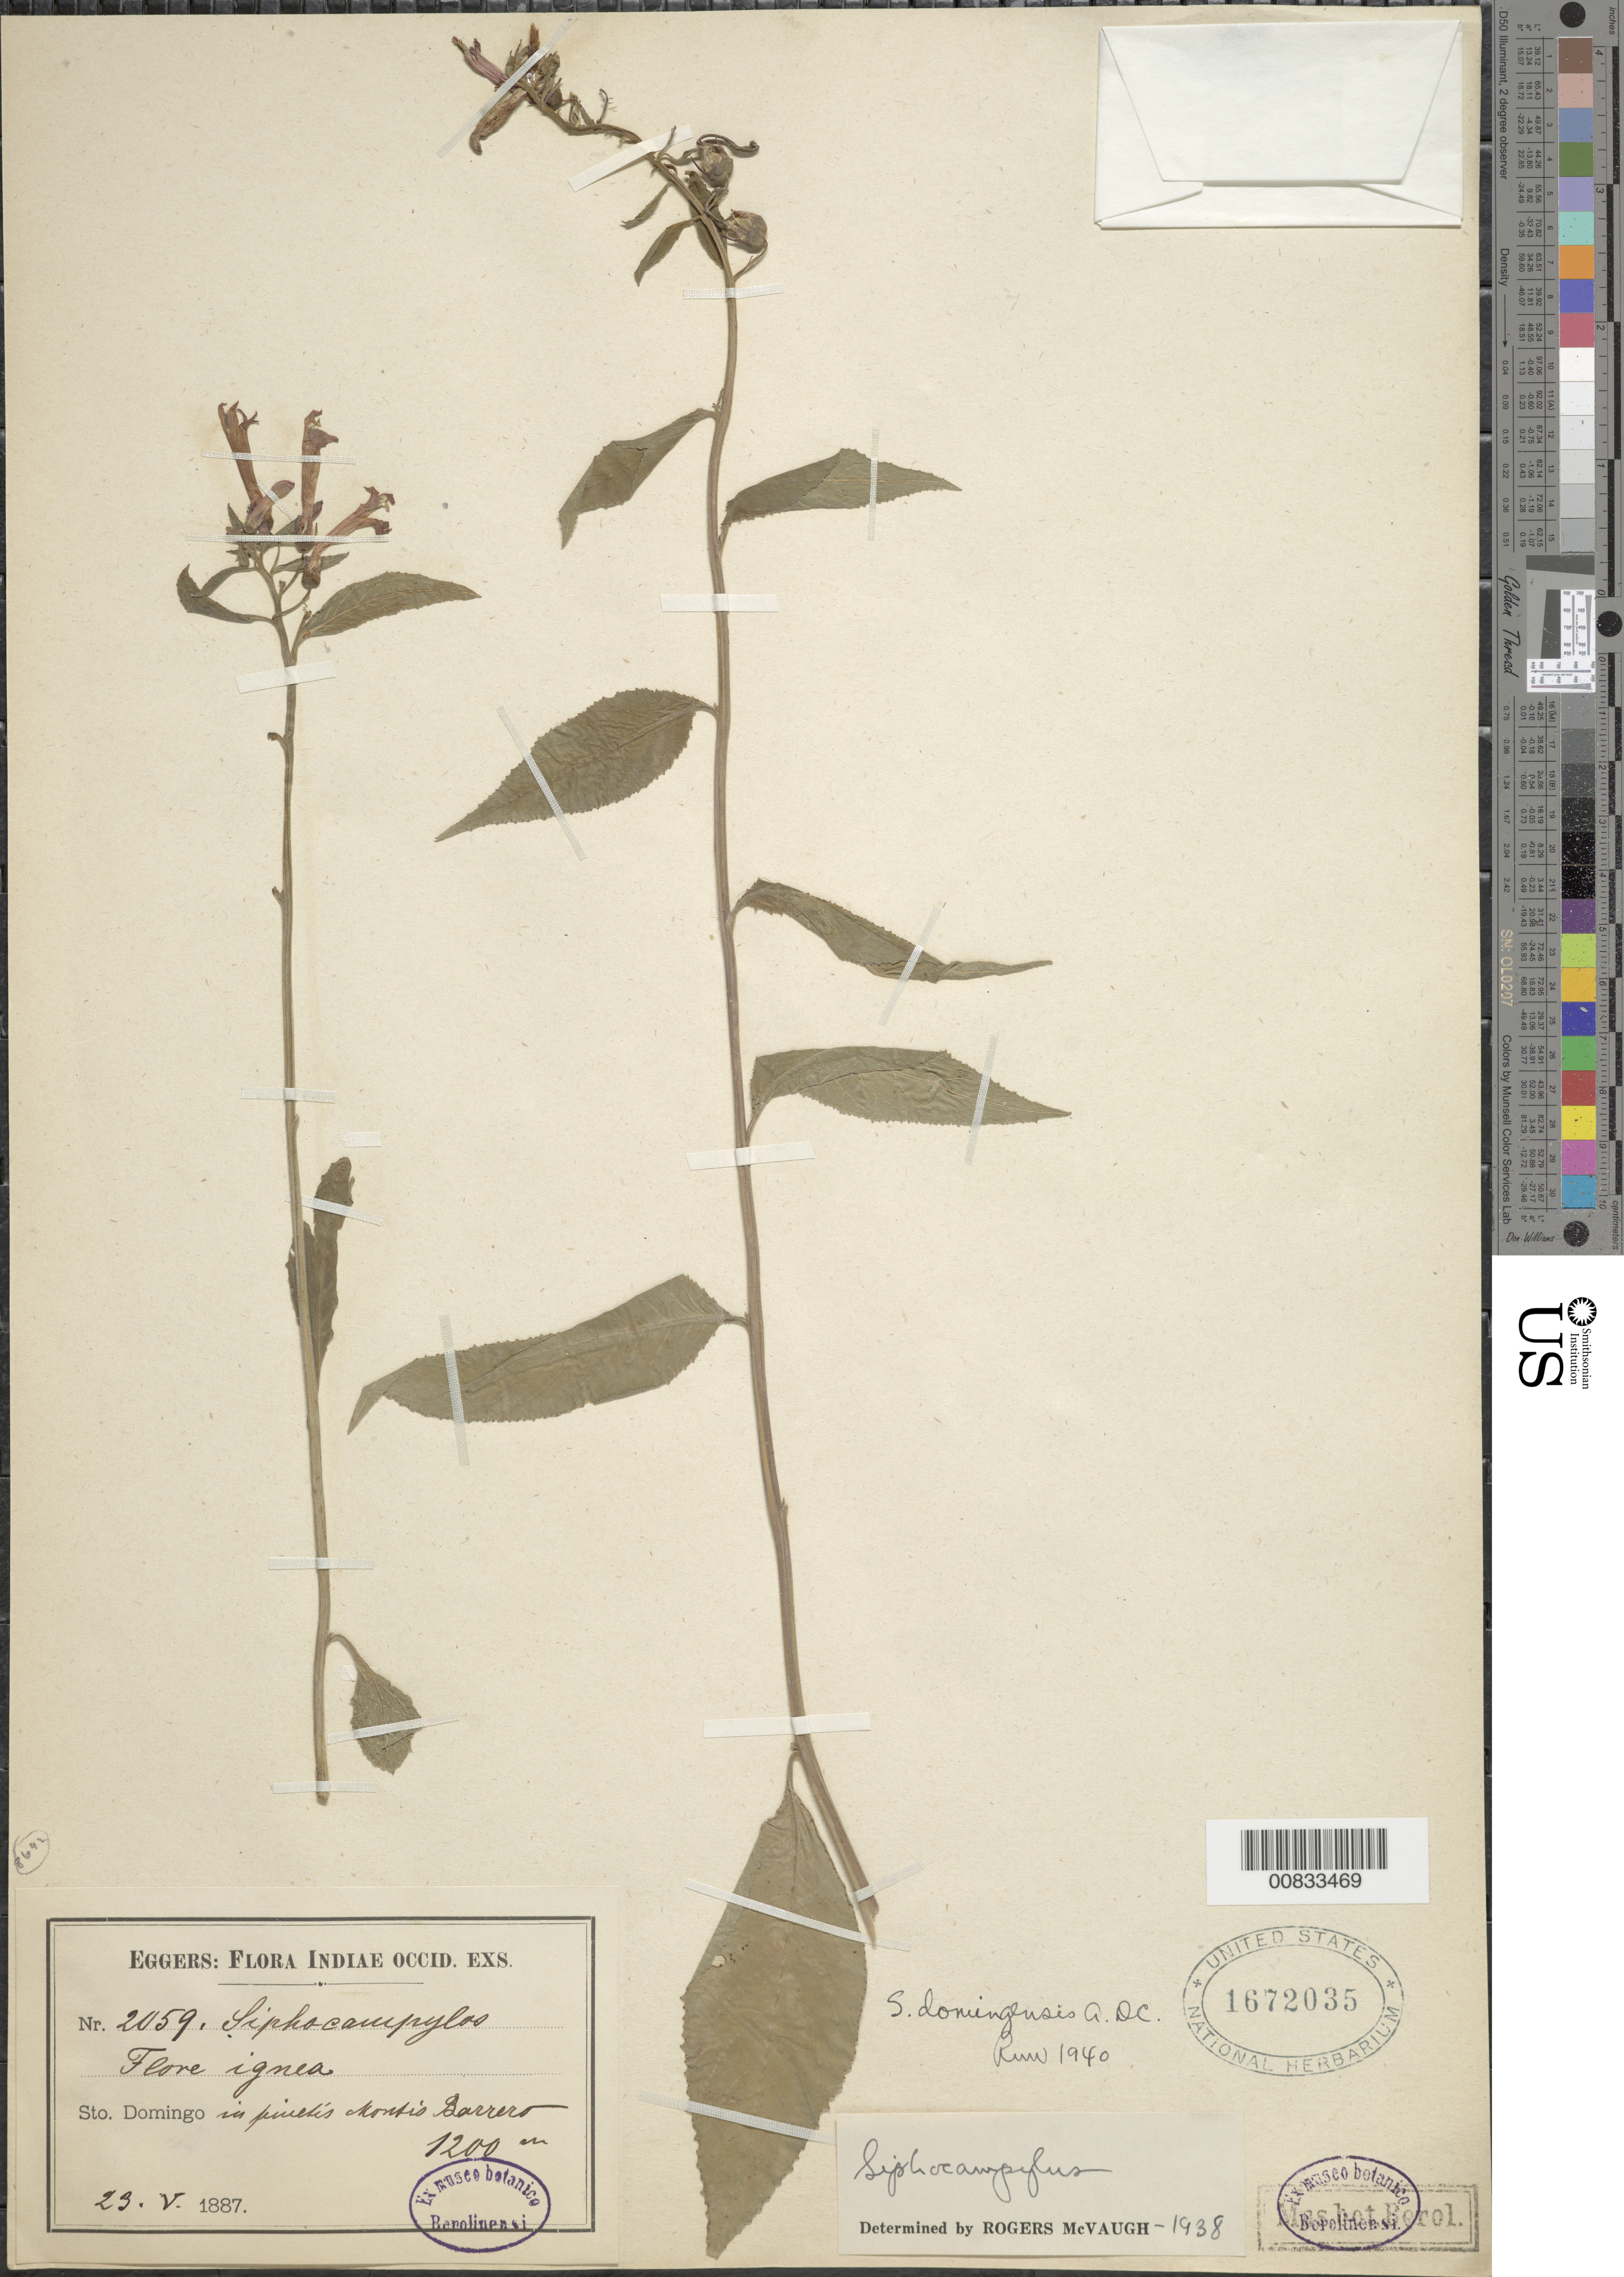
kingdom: Plantae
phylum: Tracheophyta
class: Magnoliopsida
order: Asterales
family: Campanulaceae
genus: Siphocampylus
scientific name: Siphocampylus domingensis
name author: A. DC.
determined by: McVaugh, R.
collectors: H. F. A. von Eggers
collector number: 2059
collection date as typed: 23 May 1887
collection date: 1887-05-23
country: Dominican Republic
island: Hispaniola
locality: Montes Barrero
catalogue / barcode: US 1672035